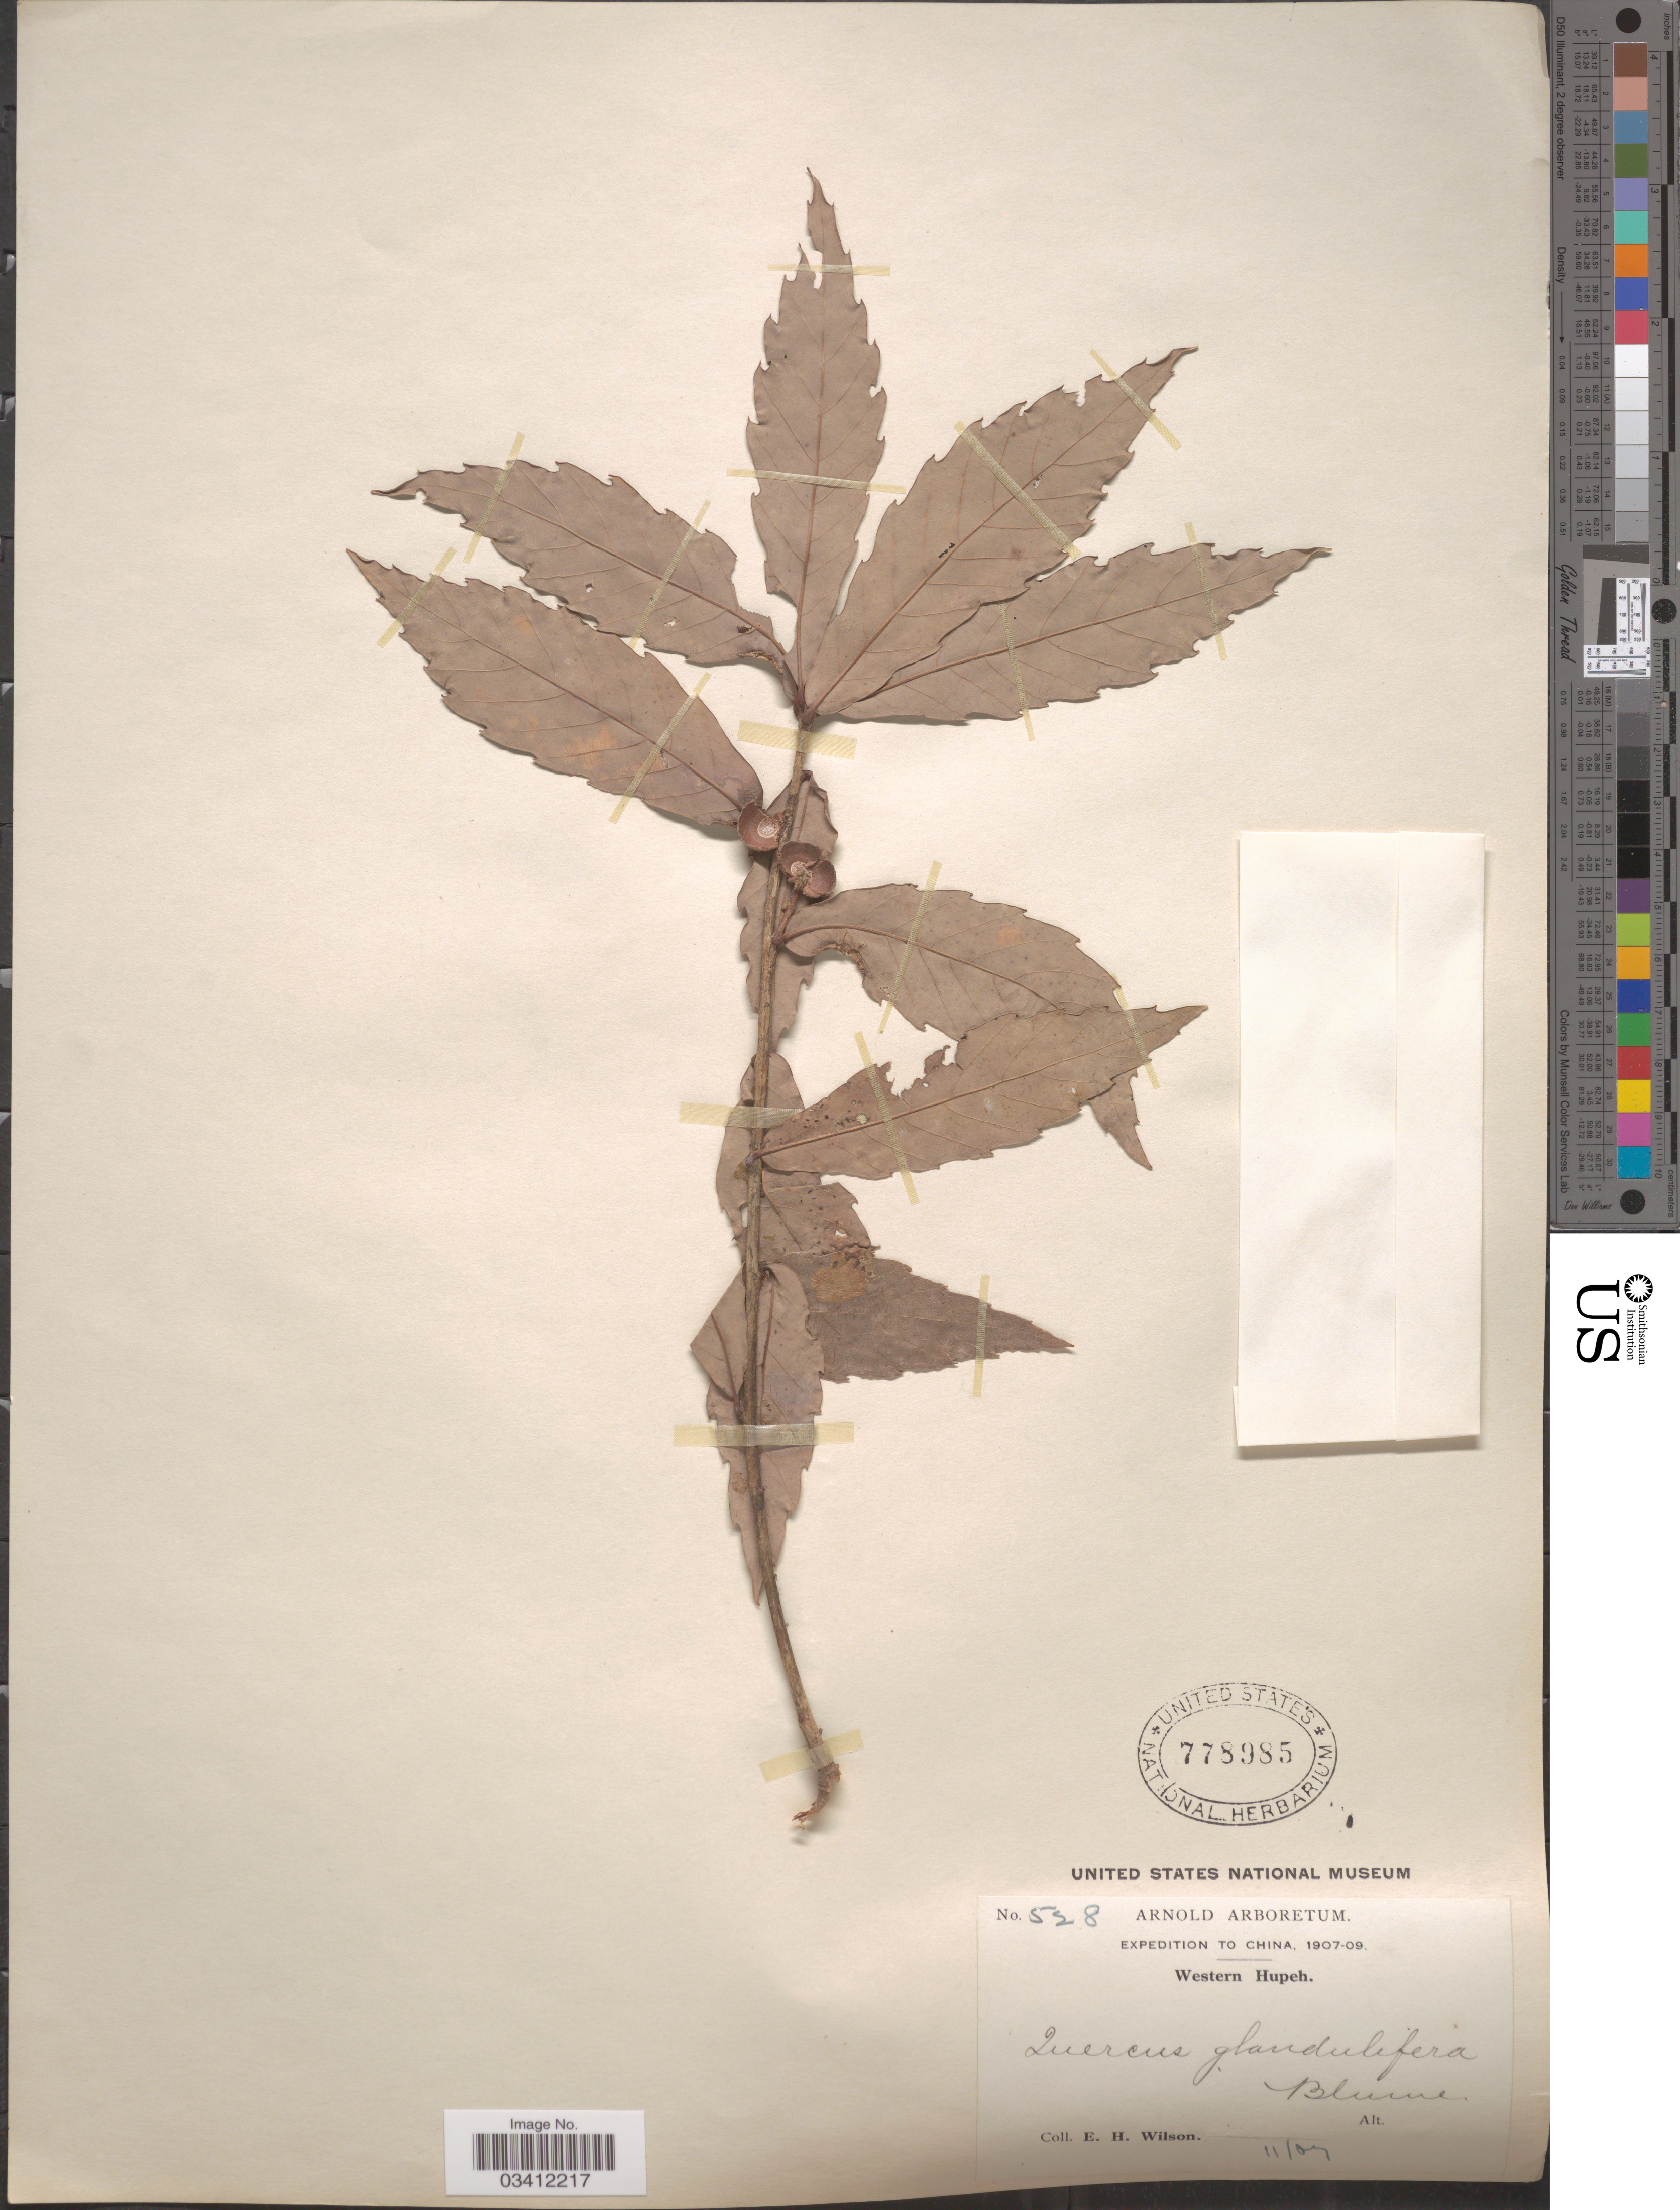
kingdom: Plantae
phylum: Tracheophyta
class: Magnoliopsida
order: Fagales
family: Fagaceae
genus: Quercus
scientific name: Quercus serrata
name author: Thunb.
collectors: E. Wilson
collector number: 528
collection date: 1907-11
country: China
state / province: Hubei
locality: Western Hupeh.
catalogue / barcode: US 778985